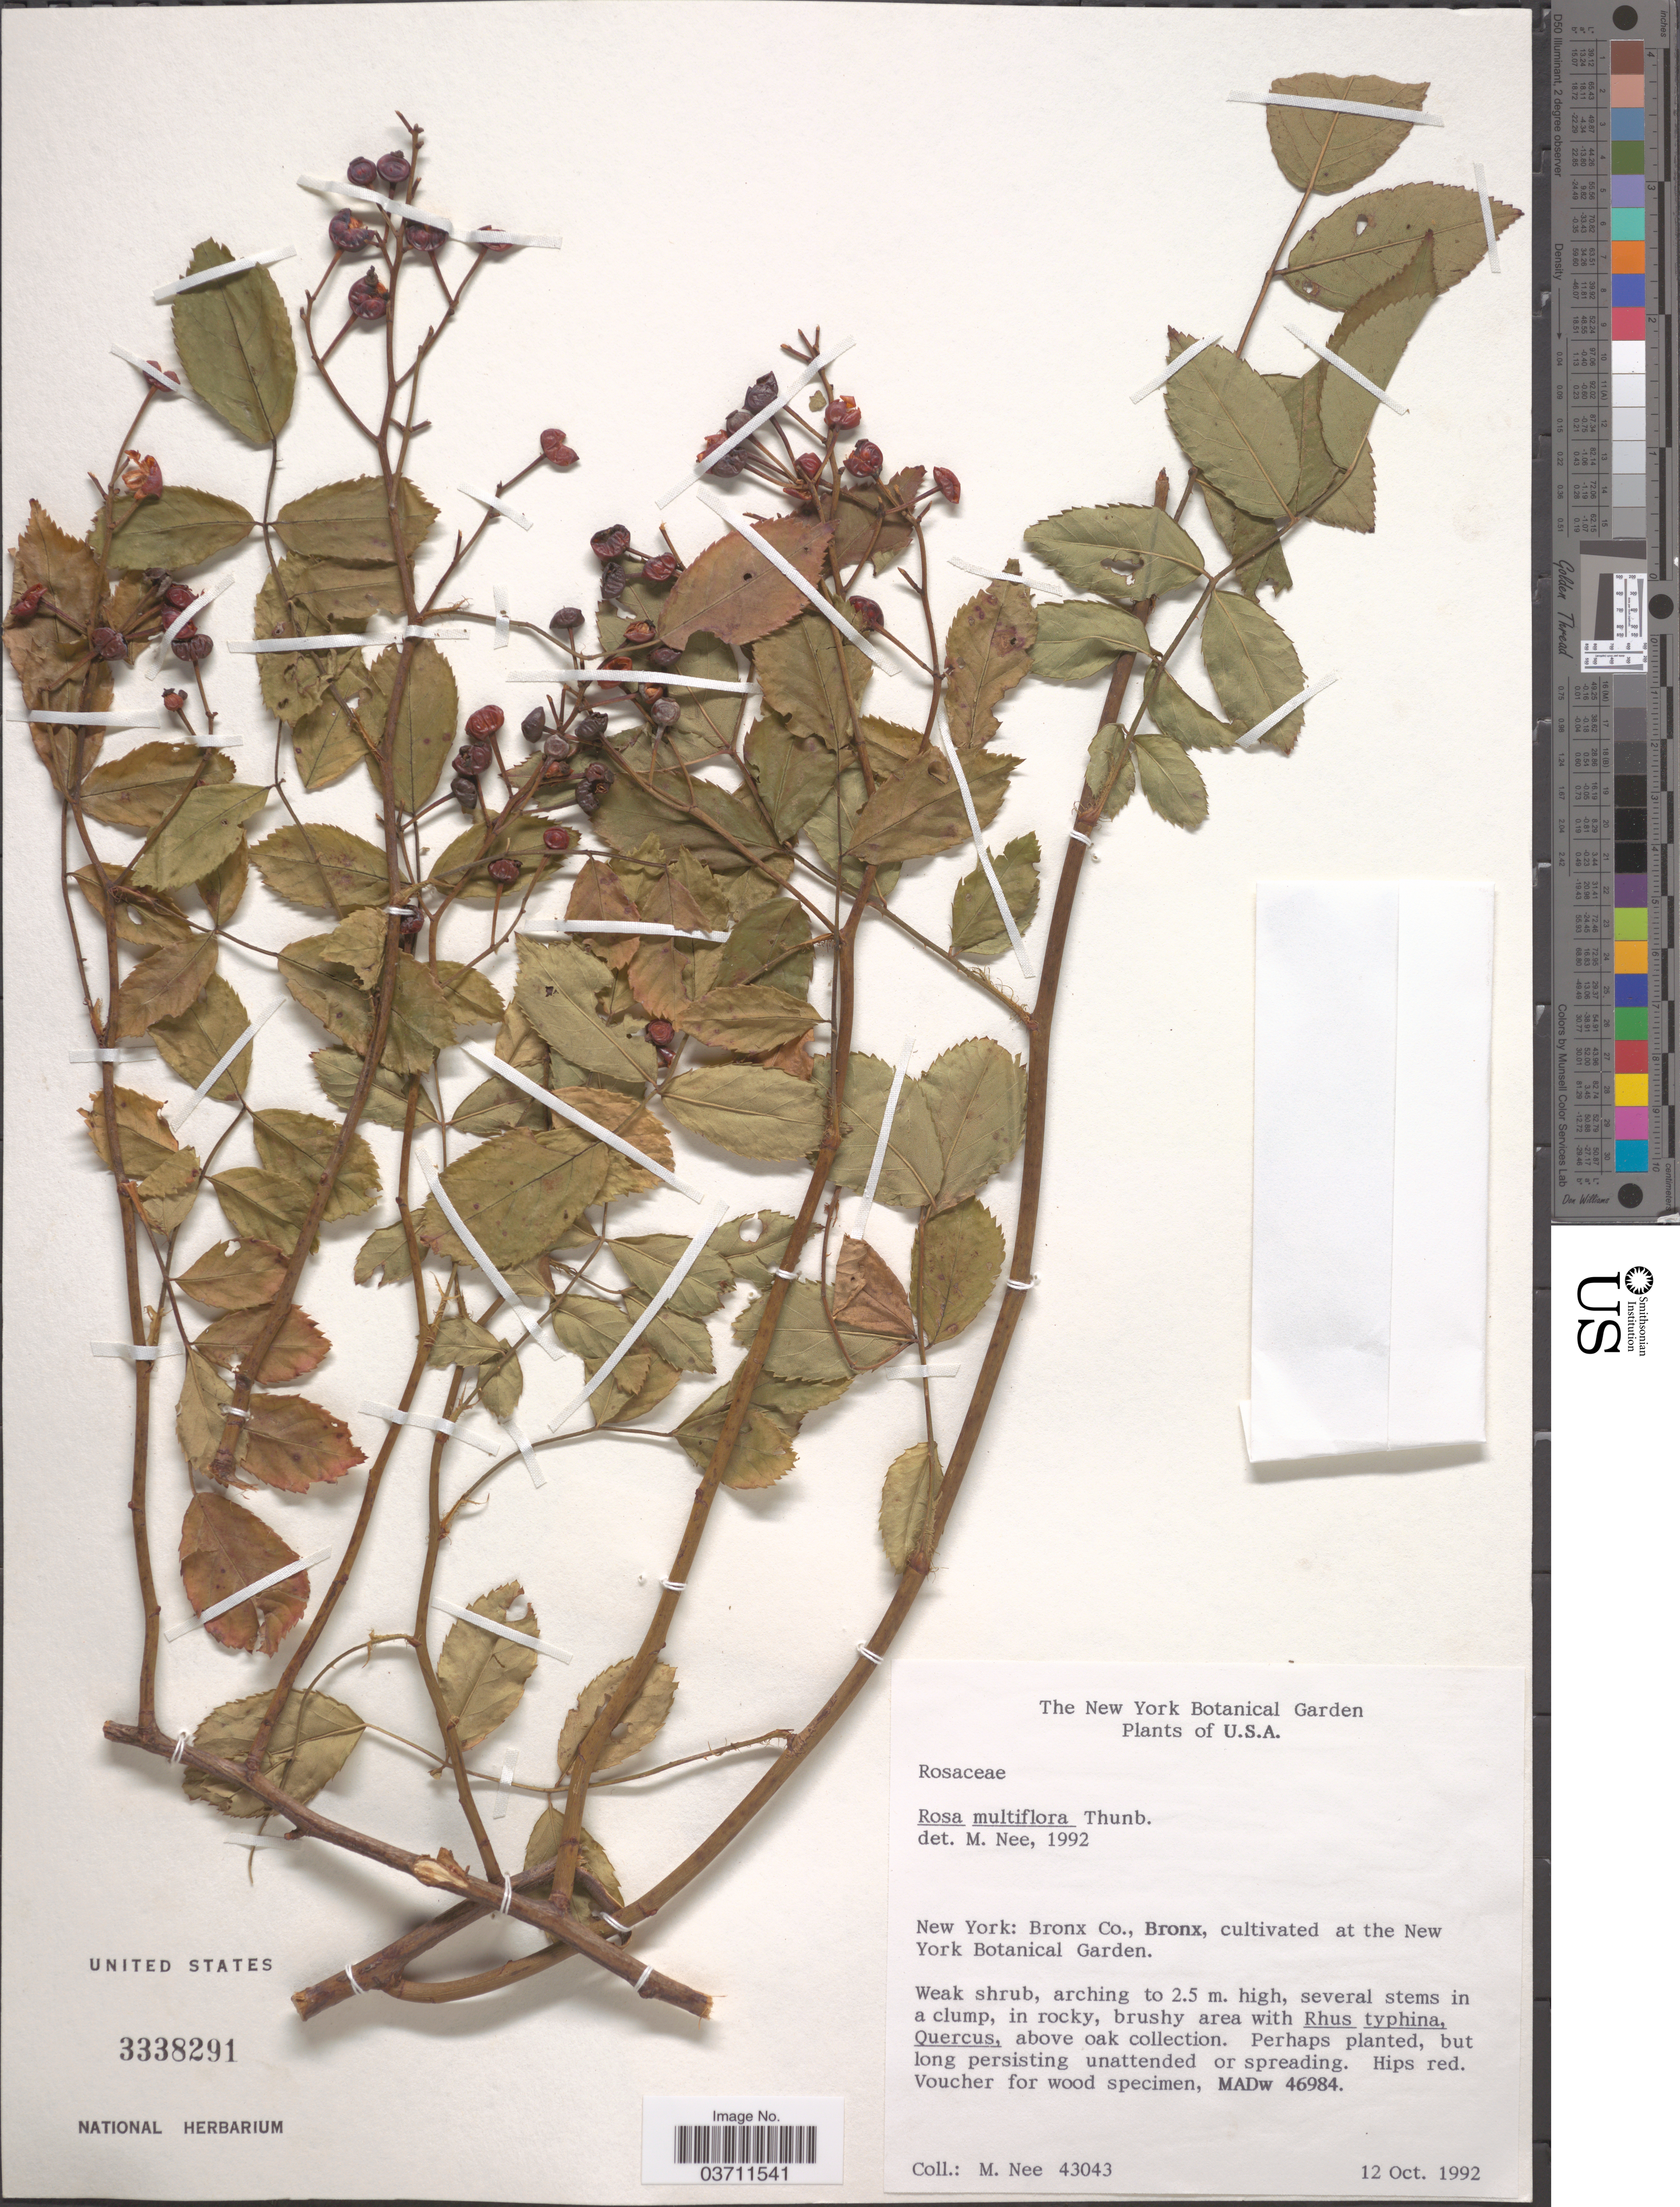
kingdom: Plantae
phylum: Tracheophyta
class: Magnoliopsida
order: Rosales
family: Rosaceae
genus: Rosa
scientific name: Rosa multiflora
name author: Thunb.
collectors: M. Nee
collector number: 43043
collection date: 1992-10-12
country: United States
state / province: New York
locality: Bronx Co., Bronx, at the New York Botanical Garden.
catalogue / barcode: US 3338291